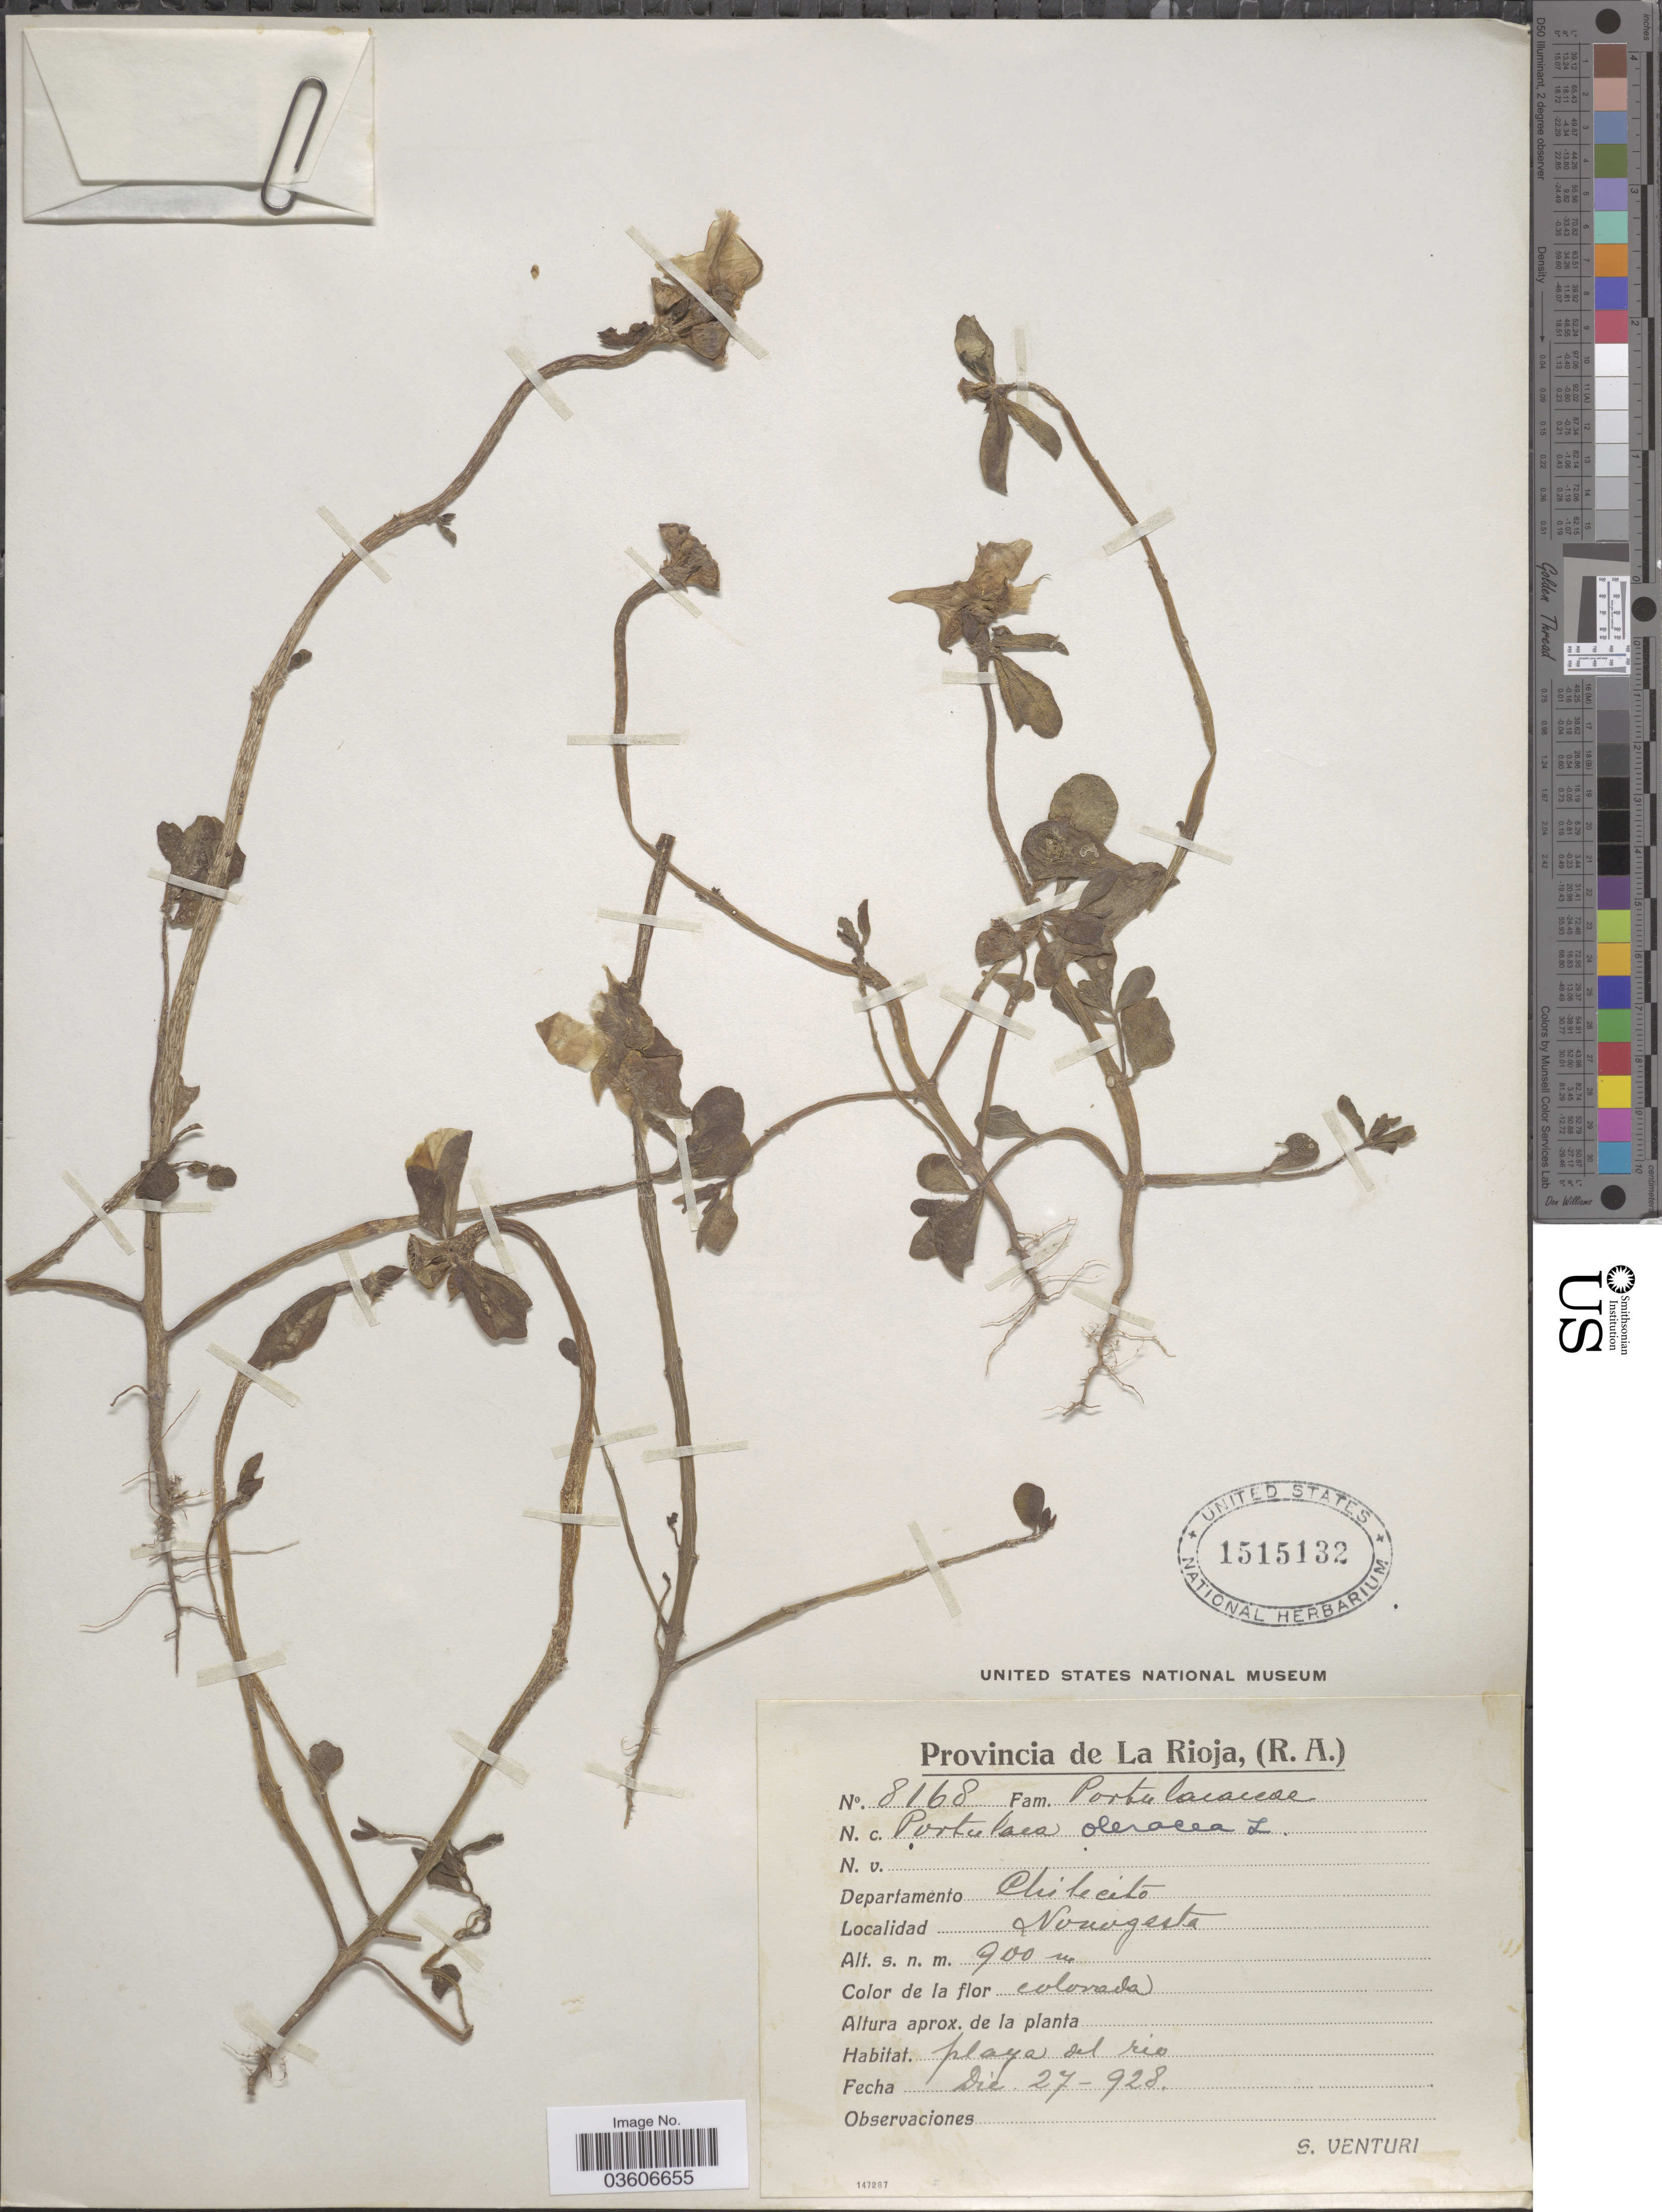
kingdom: Plantae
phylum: Tracheophyta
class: Magnoliopsida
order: Caryophyllales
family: Portulacaceae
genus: Portulaca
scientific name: Portulaca oleracea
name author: L.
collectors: S. Venturi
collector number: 8168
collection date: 1928-12-27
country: Argentina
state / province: La Rioja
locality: Departamento Chilecito. Nonogasta.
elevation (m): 900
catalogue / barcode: US 1515132